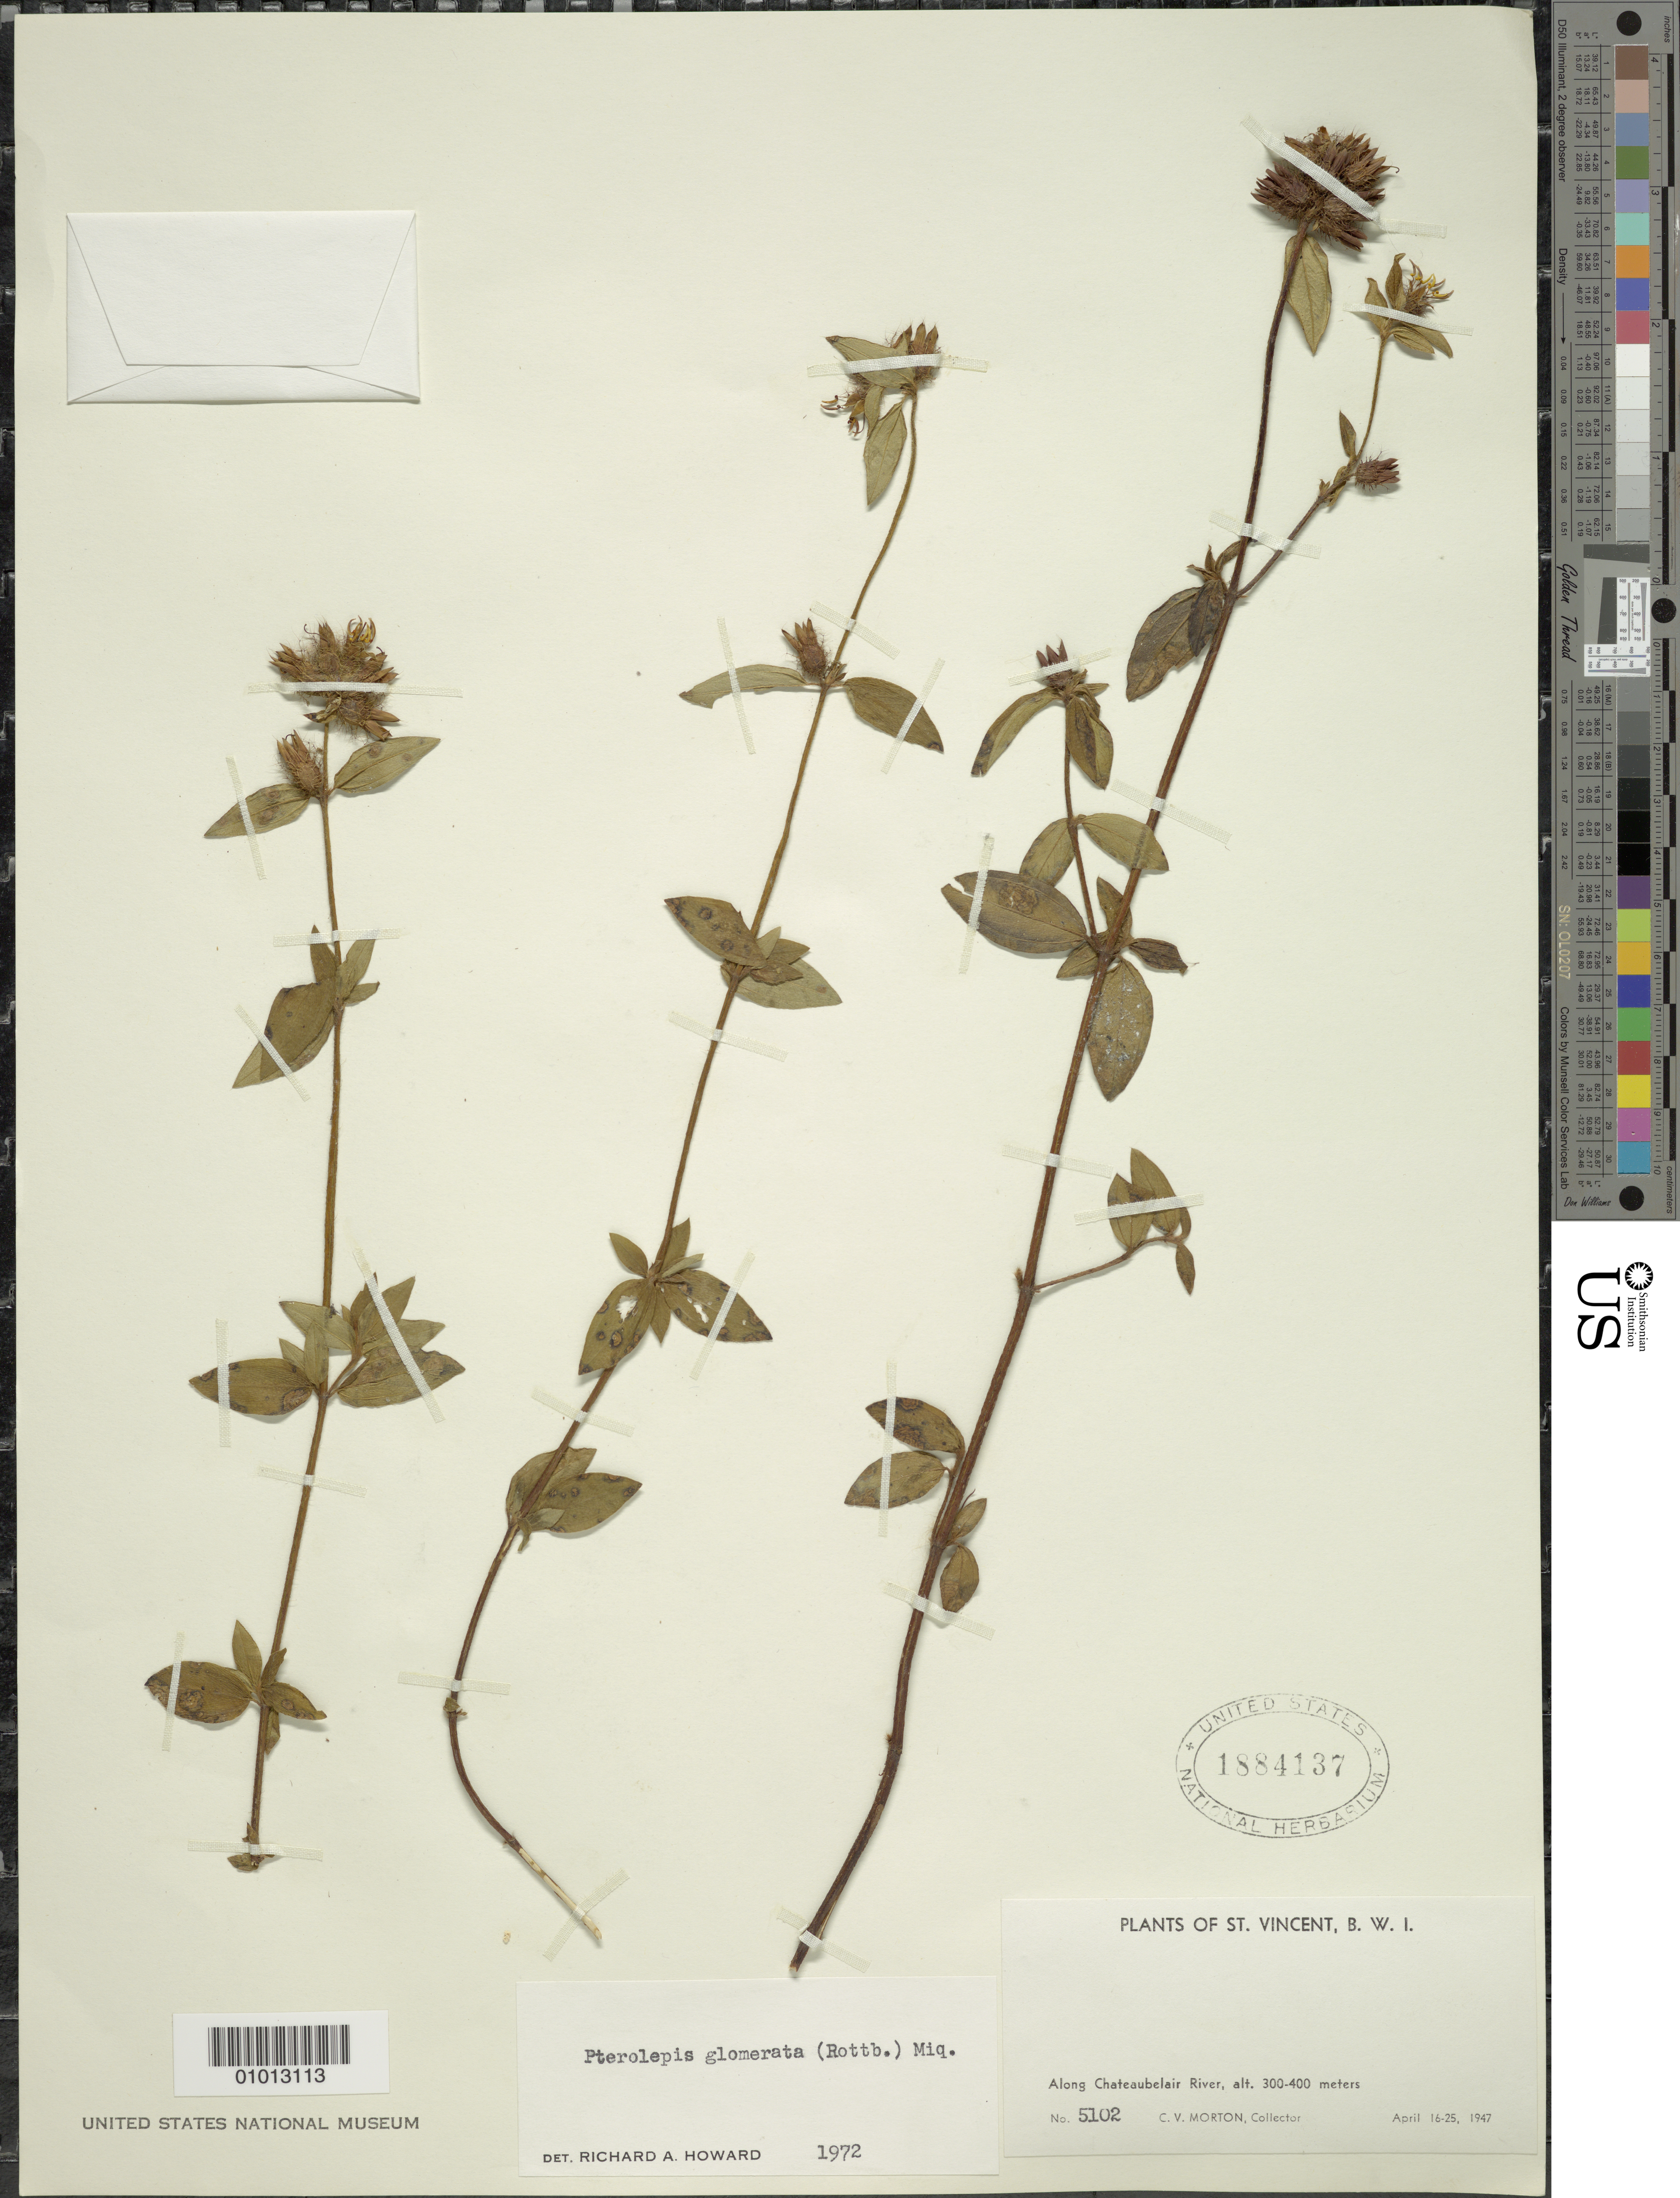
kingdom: Plantae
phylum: Tracheophyta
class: Magnoliopsida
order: Myrtales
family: Melastomataceae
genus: Pterolepis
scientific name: Pterolepis glomerata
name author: (Rottb.) Miq.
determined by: Howard, R. A.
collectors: C. V. Morton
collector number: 5102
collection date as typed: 16 Apr 1947 to 25 Apr 1947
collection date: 1947-04-16/1947-04-25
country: St. Vincent - Grenadines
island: St. Vincent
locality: Along Chateaubelair river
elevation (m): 300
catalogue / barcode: US 1884137